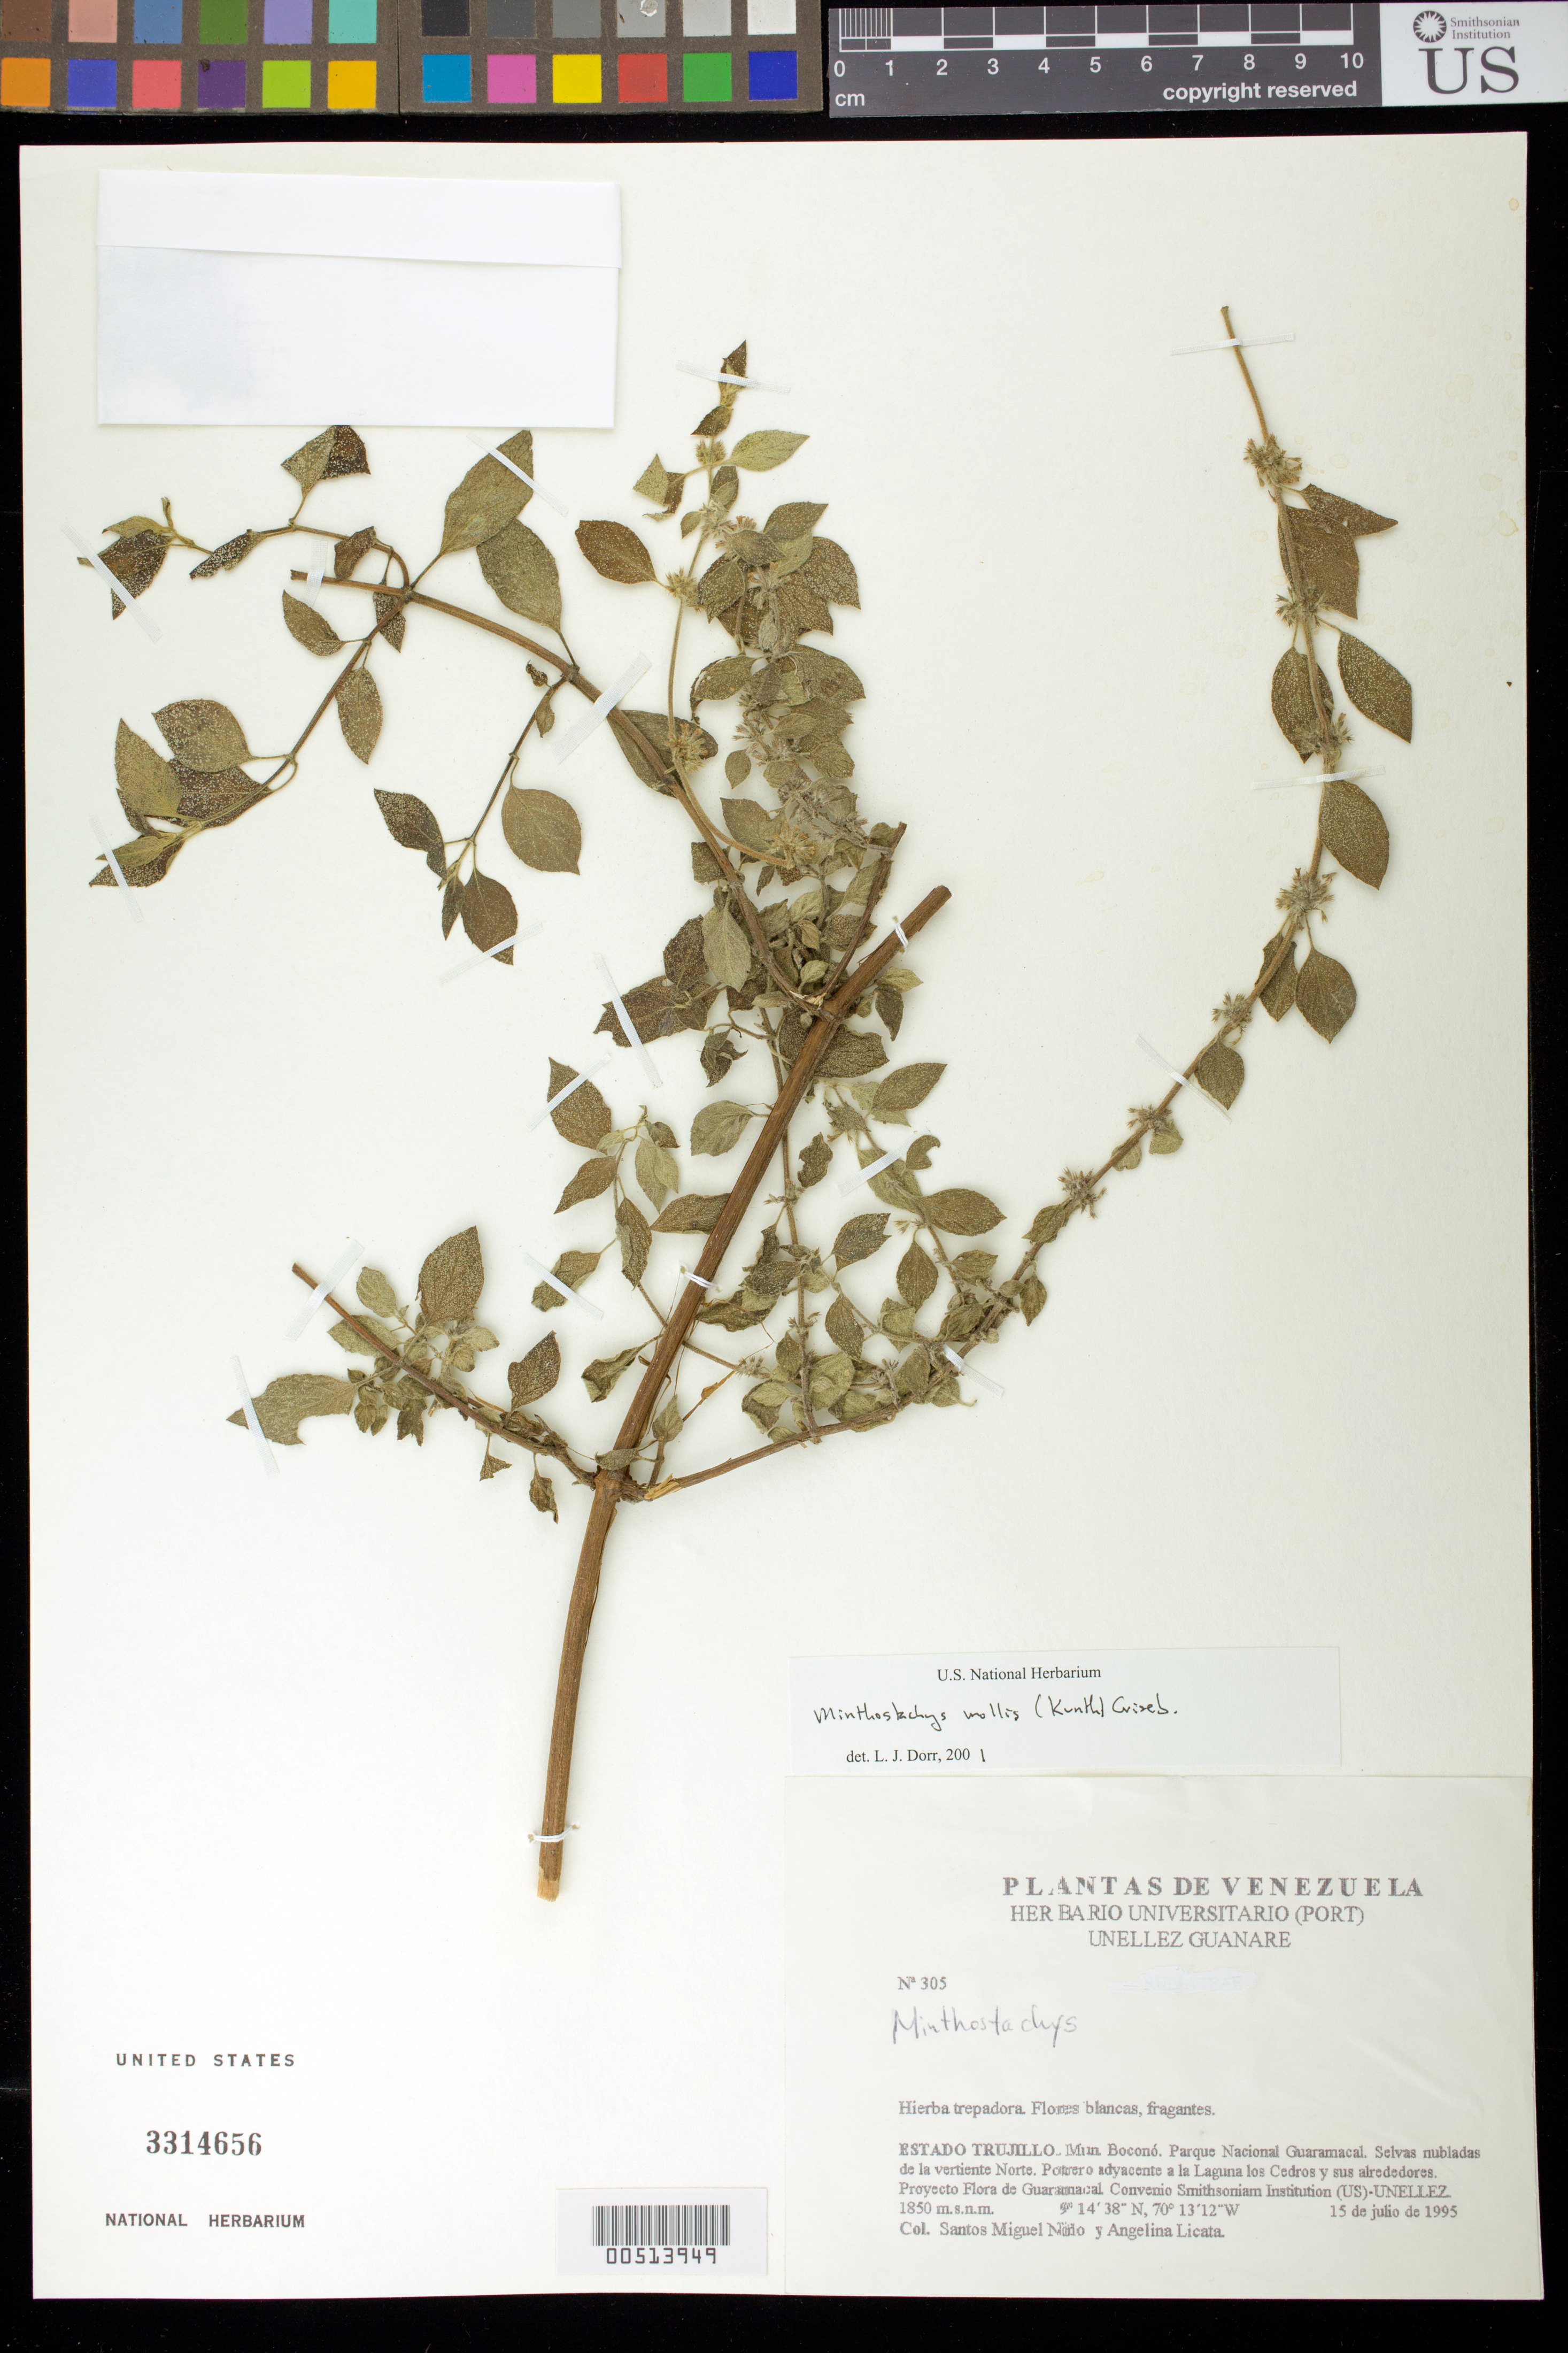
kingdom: Plantae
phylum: Tracheophyta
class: Magnoliopsida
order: Lamiales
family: Lamiaceae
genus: Minthostachys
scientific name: Minthostachys mollis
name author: (Kunth) Griseb.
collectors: S. M. Niño & A. Licata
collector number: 305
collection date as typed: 15 Jul 1995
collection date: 1995-07-15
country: Venezuela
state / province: Trujillo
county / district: Boconó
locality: Parque Nacional Guaramacal, potrero adyacente a la Laguna de Los Cedros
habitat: Selva nubladas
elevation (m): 1850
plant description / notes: K, PORT, US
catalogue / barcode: US 3314656